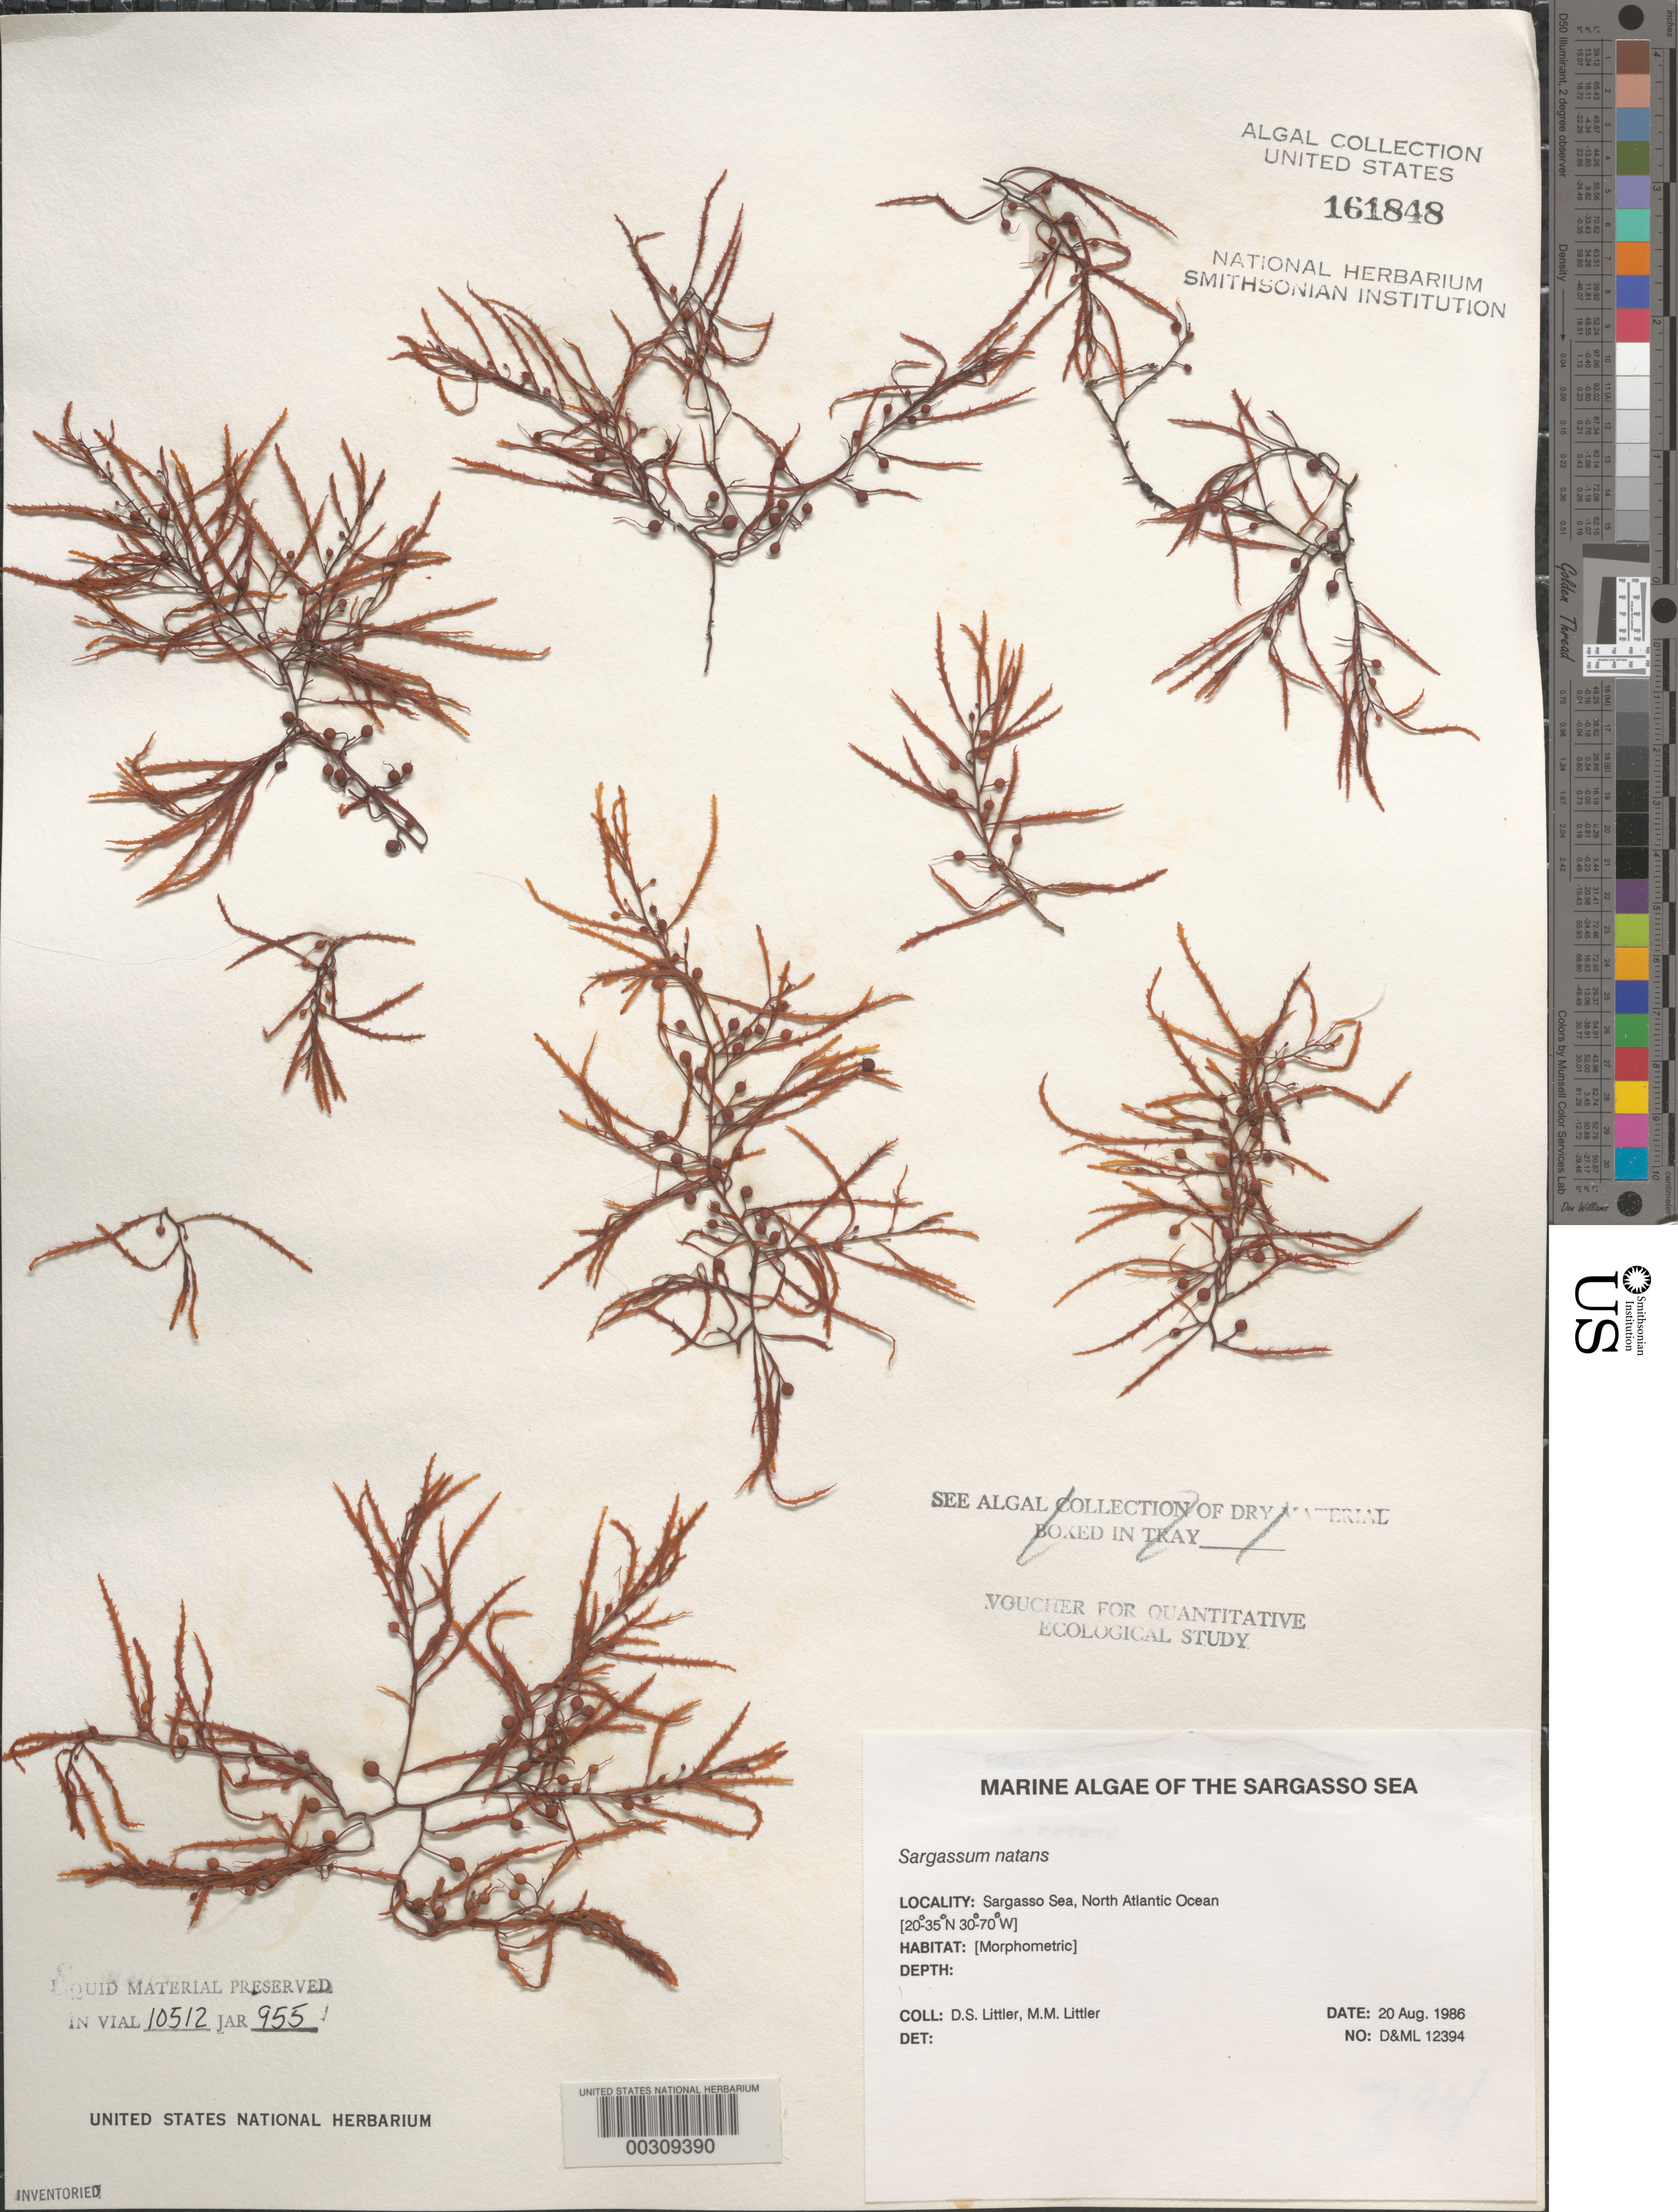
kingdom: Chromista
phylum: Ochrophyta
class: Phaeophyceae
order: Fucales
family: Sargassaceae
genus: Sargassum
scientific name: Sargassum natans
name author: (L.) Gaillon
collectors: D. S. Littler & M. M. Littler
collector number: D&ML 12394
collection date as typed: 20 Aug 1986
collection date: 1986-08-20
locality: Sargasso Sea, North Atlantic Ocean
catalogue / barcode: US 161848